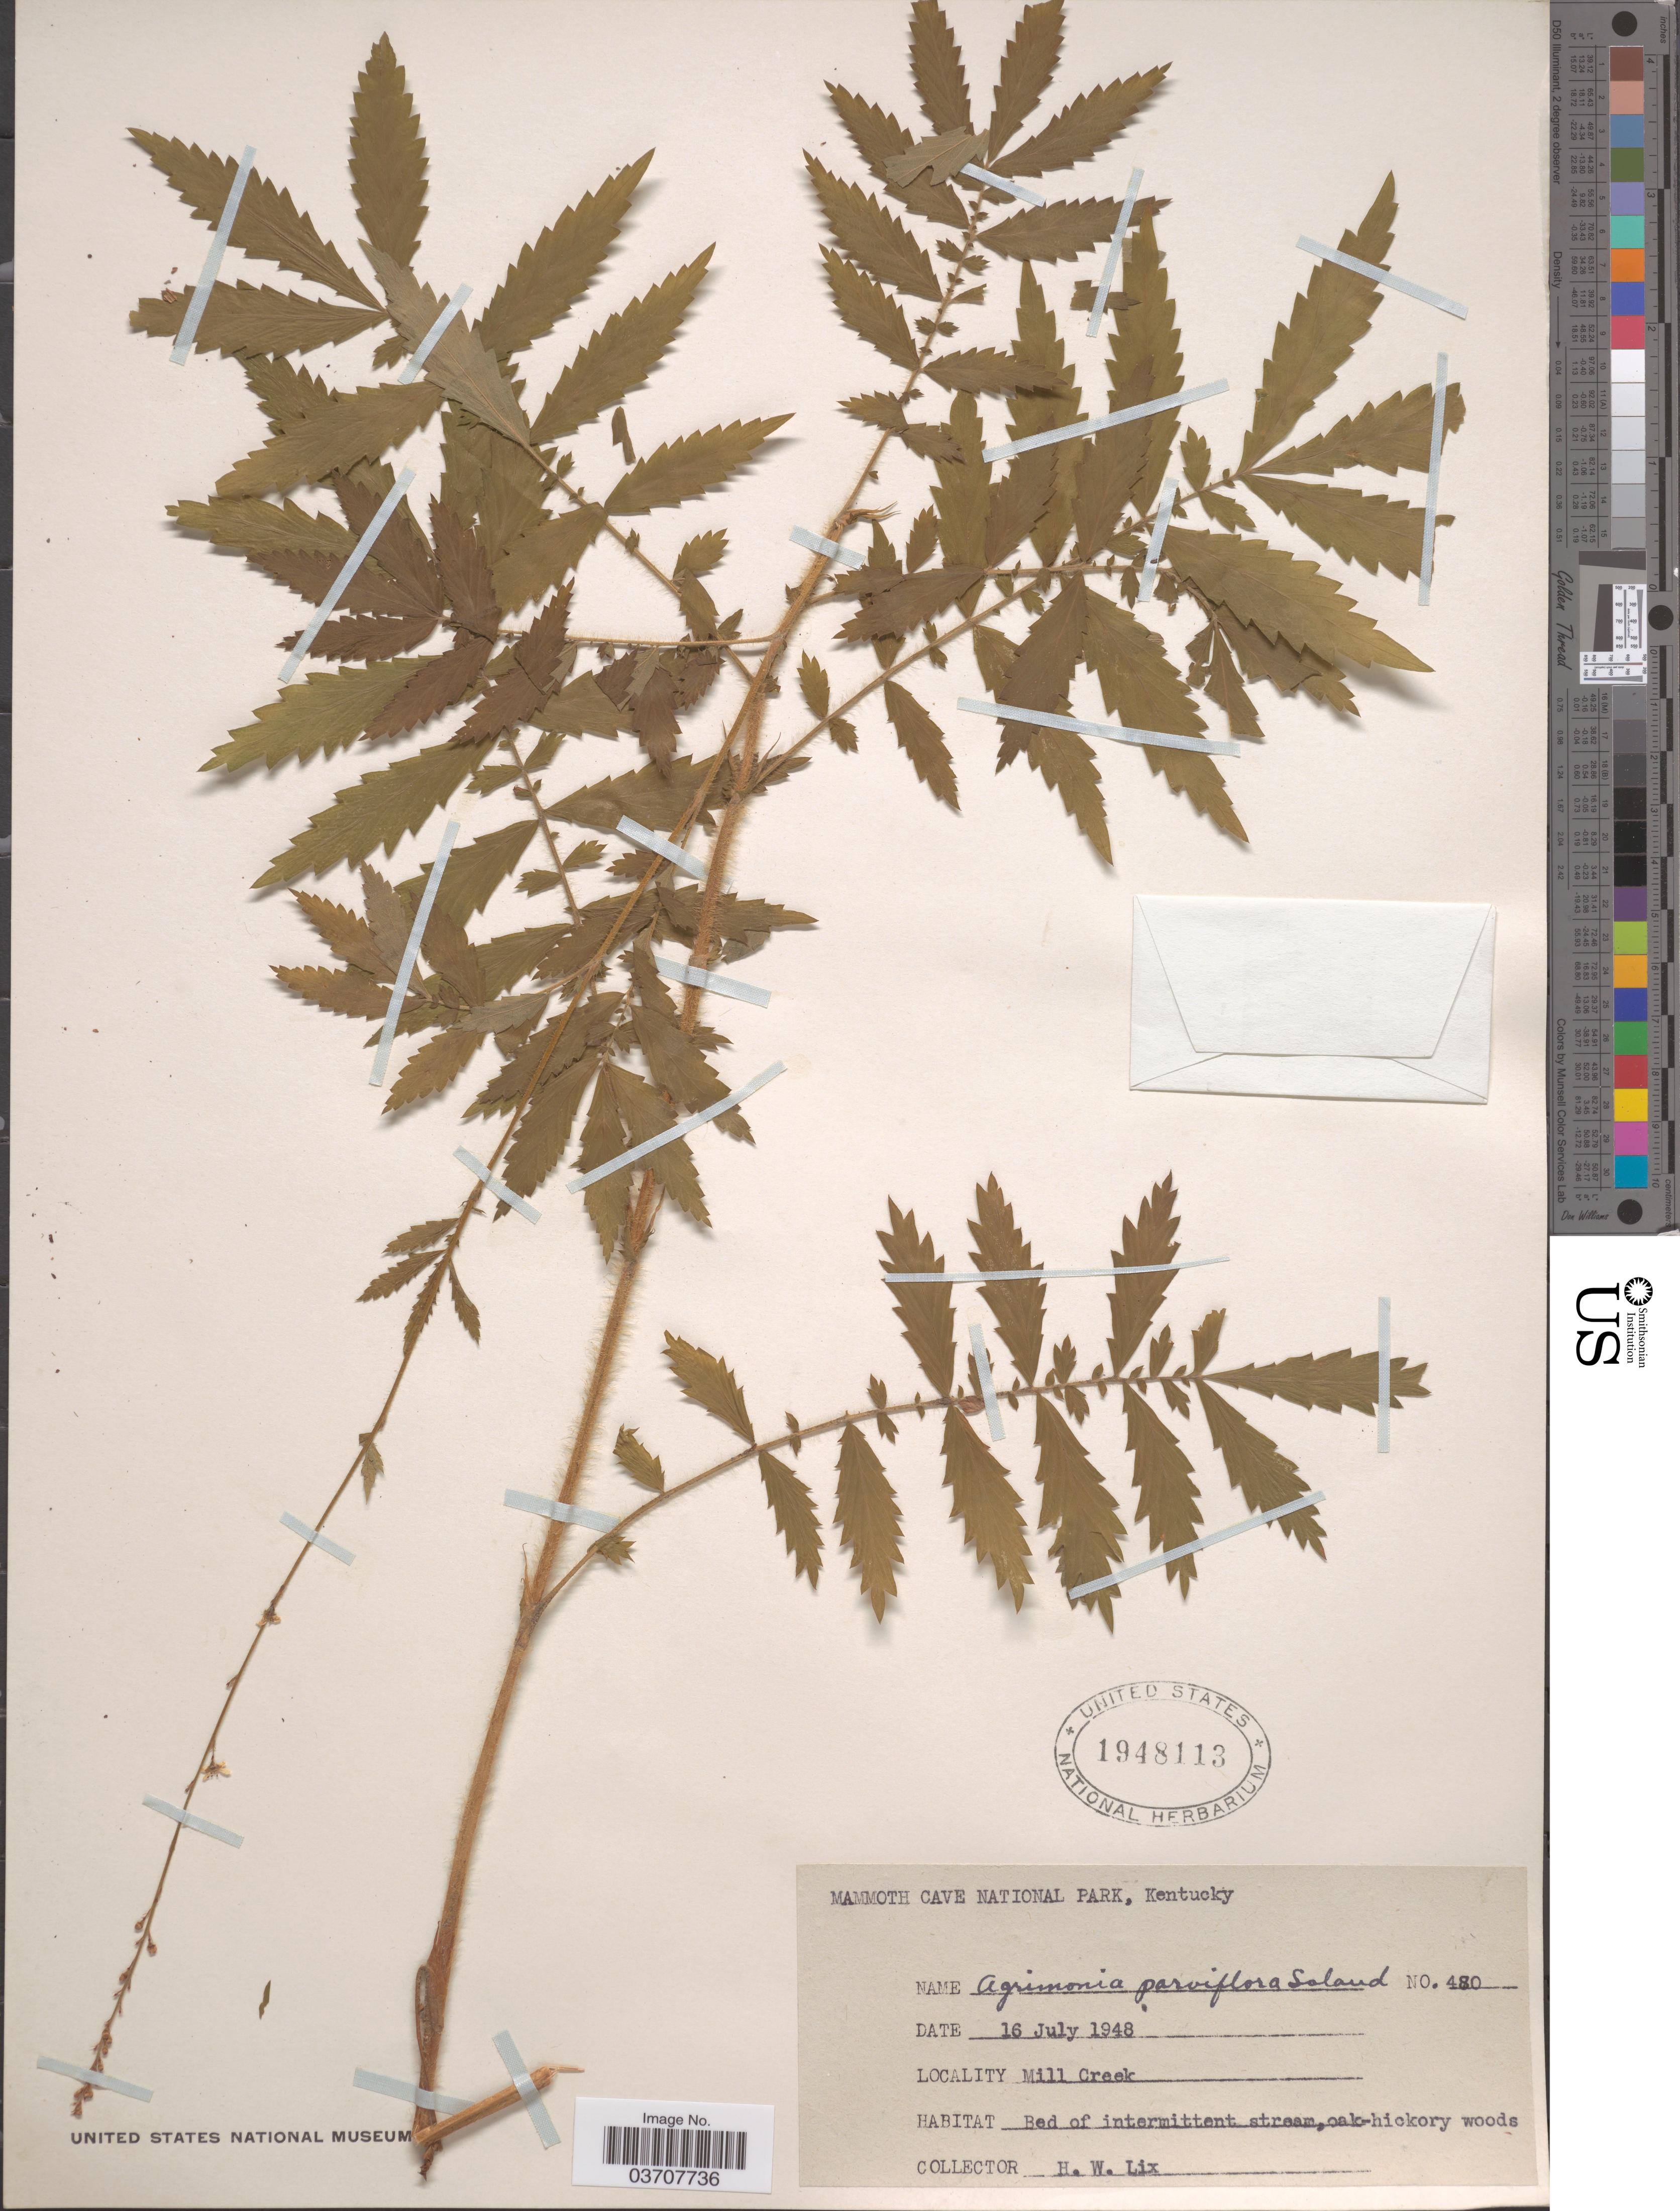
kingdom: Plantae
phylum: Tracheophyta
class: Magnoliopsida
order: Rosales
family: Rosaceae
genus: Agrimonia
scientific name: Agrimonia parviflora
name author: Aiton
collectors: H. W. Lix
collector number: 480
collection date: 1948-07-16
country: United States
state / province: Kentucky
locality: Mammoth Cave National Park. Mill Creek.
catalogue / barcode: US 1948113